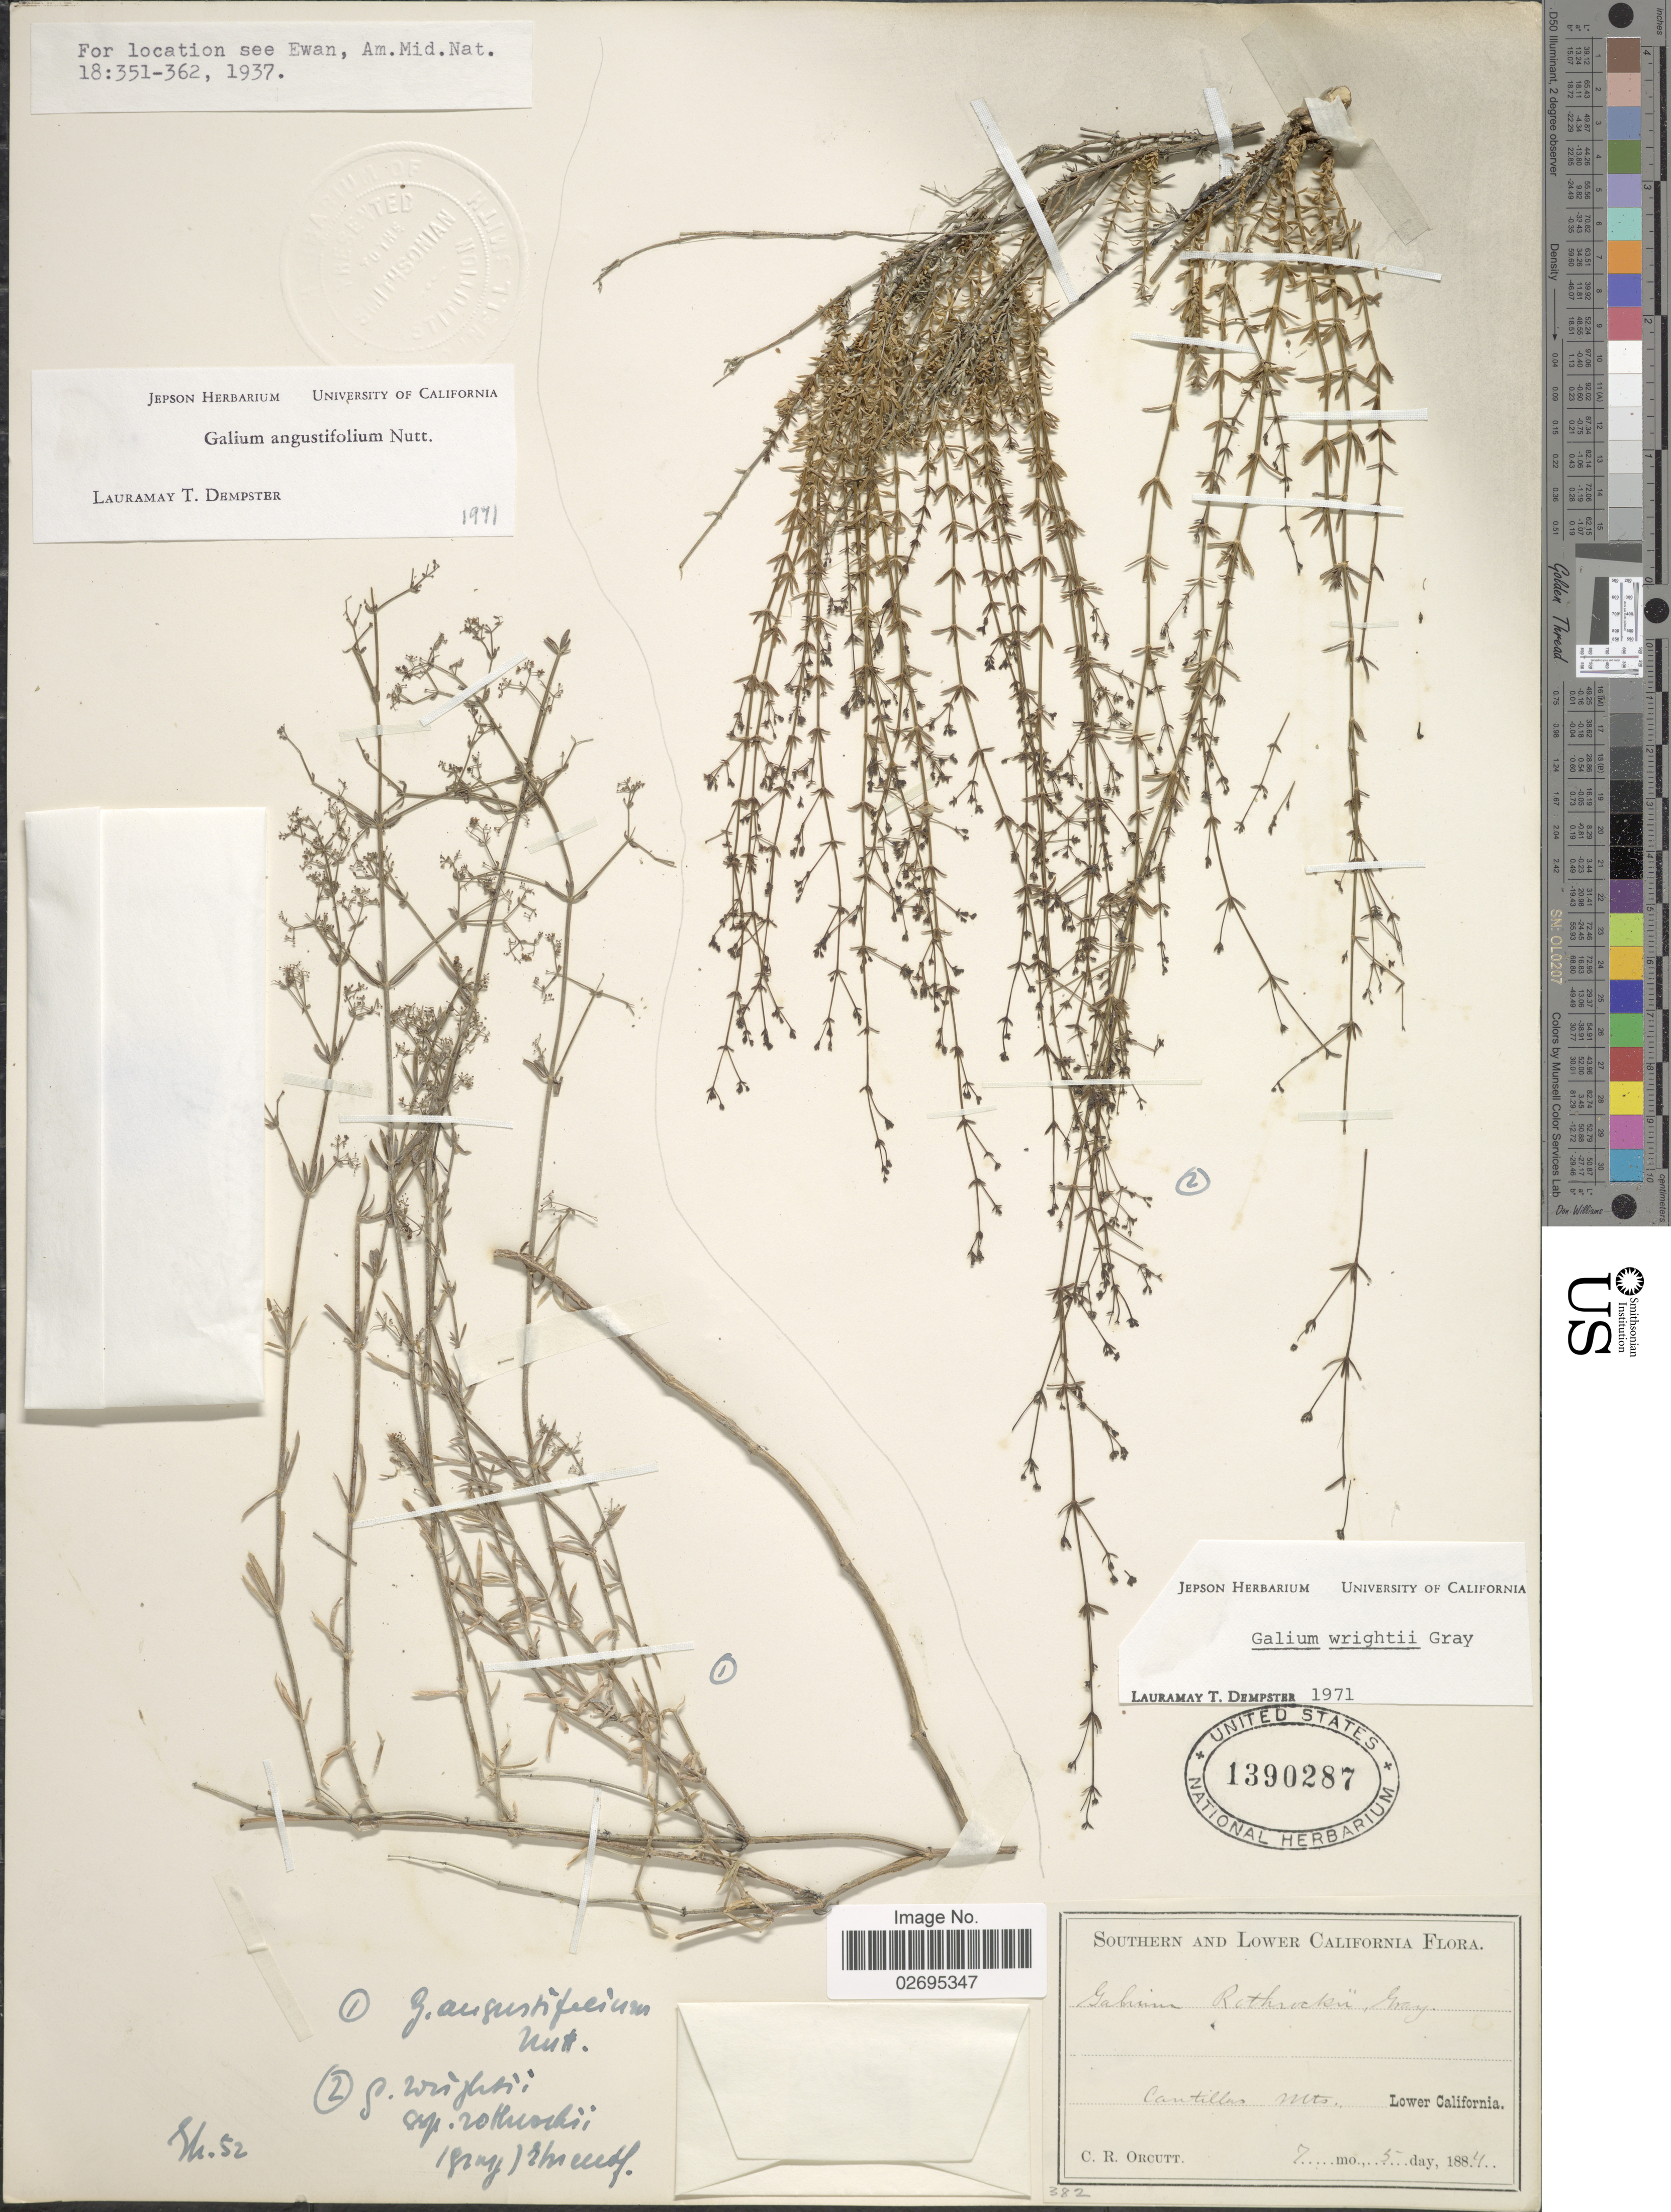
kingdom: Plantae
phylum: Tracheophyta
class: Magnoliopsida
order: Gentianales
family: Rubiaceae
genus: Galium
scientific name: Galium wrightii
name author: A. Gray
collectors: C. R. Orcutt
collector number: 382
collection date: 1884-07-05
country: Mexico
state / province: Baja California Norte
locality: Cantillas Mts., Lower California.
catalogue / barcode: US 1390287